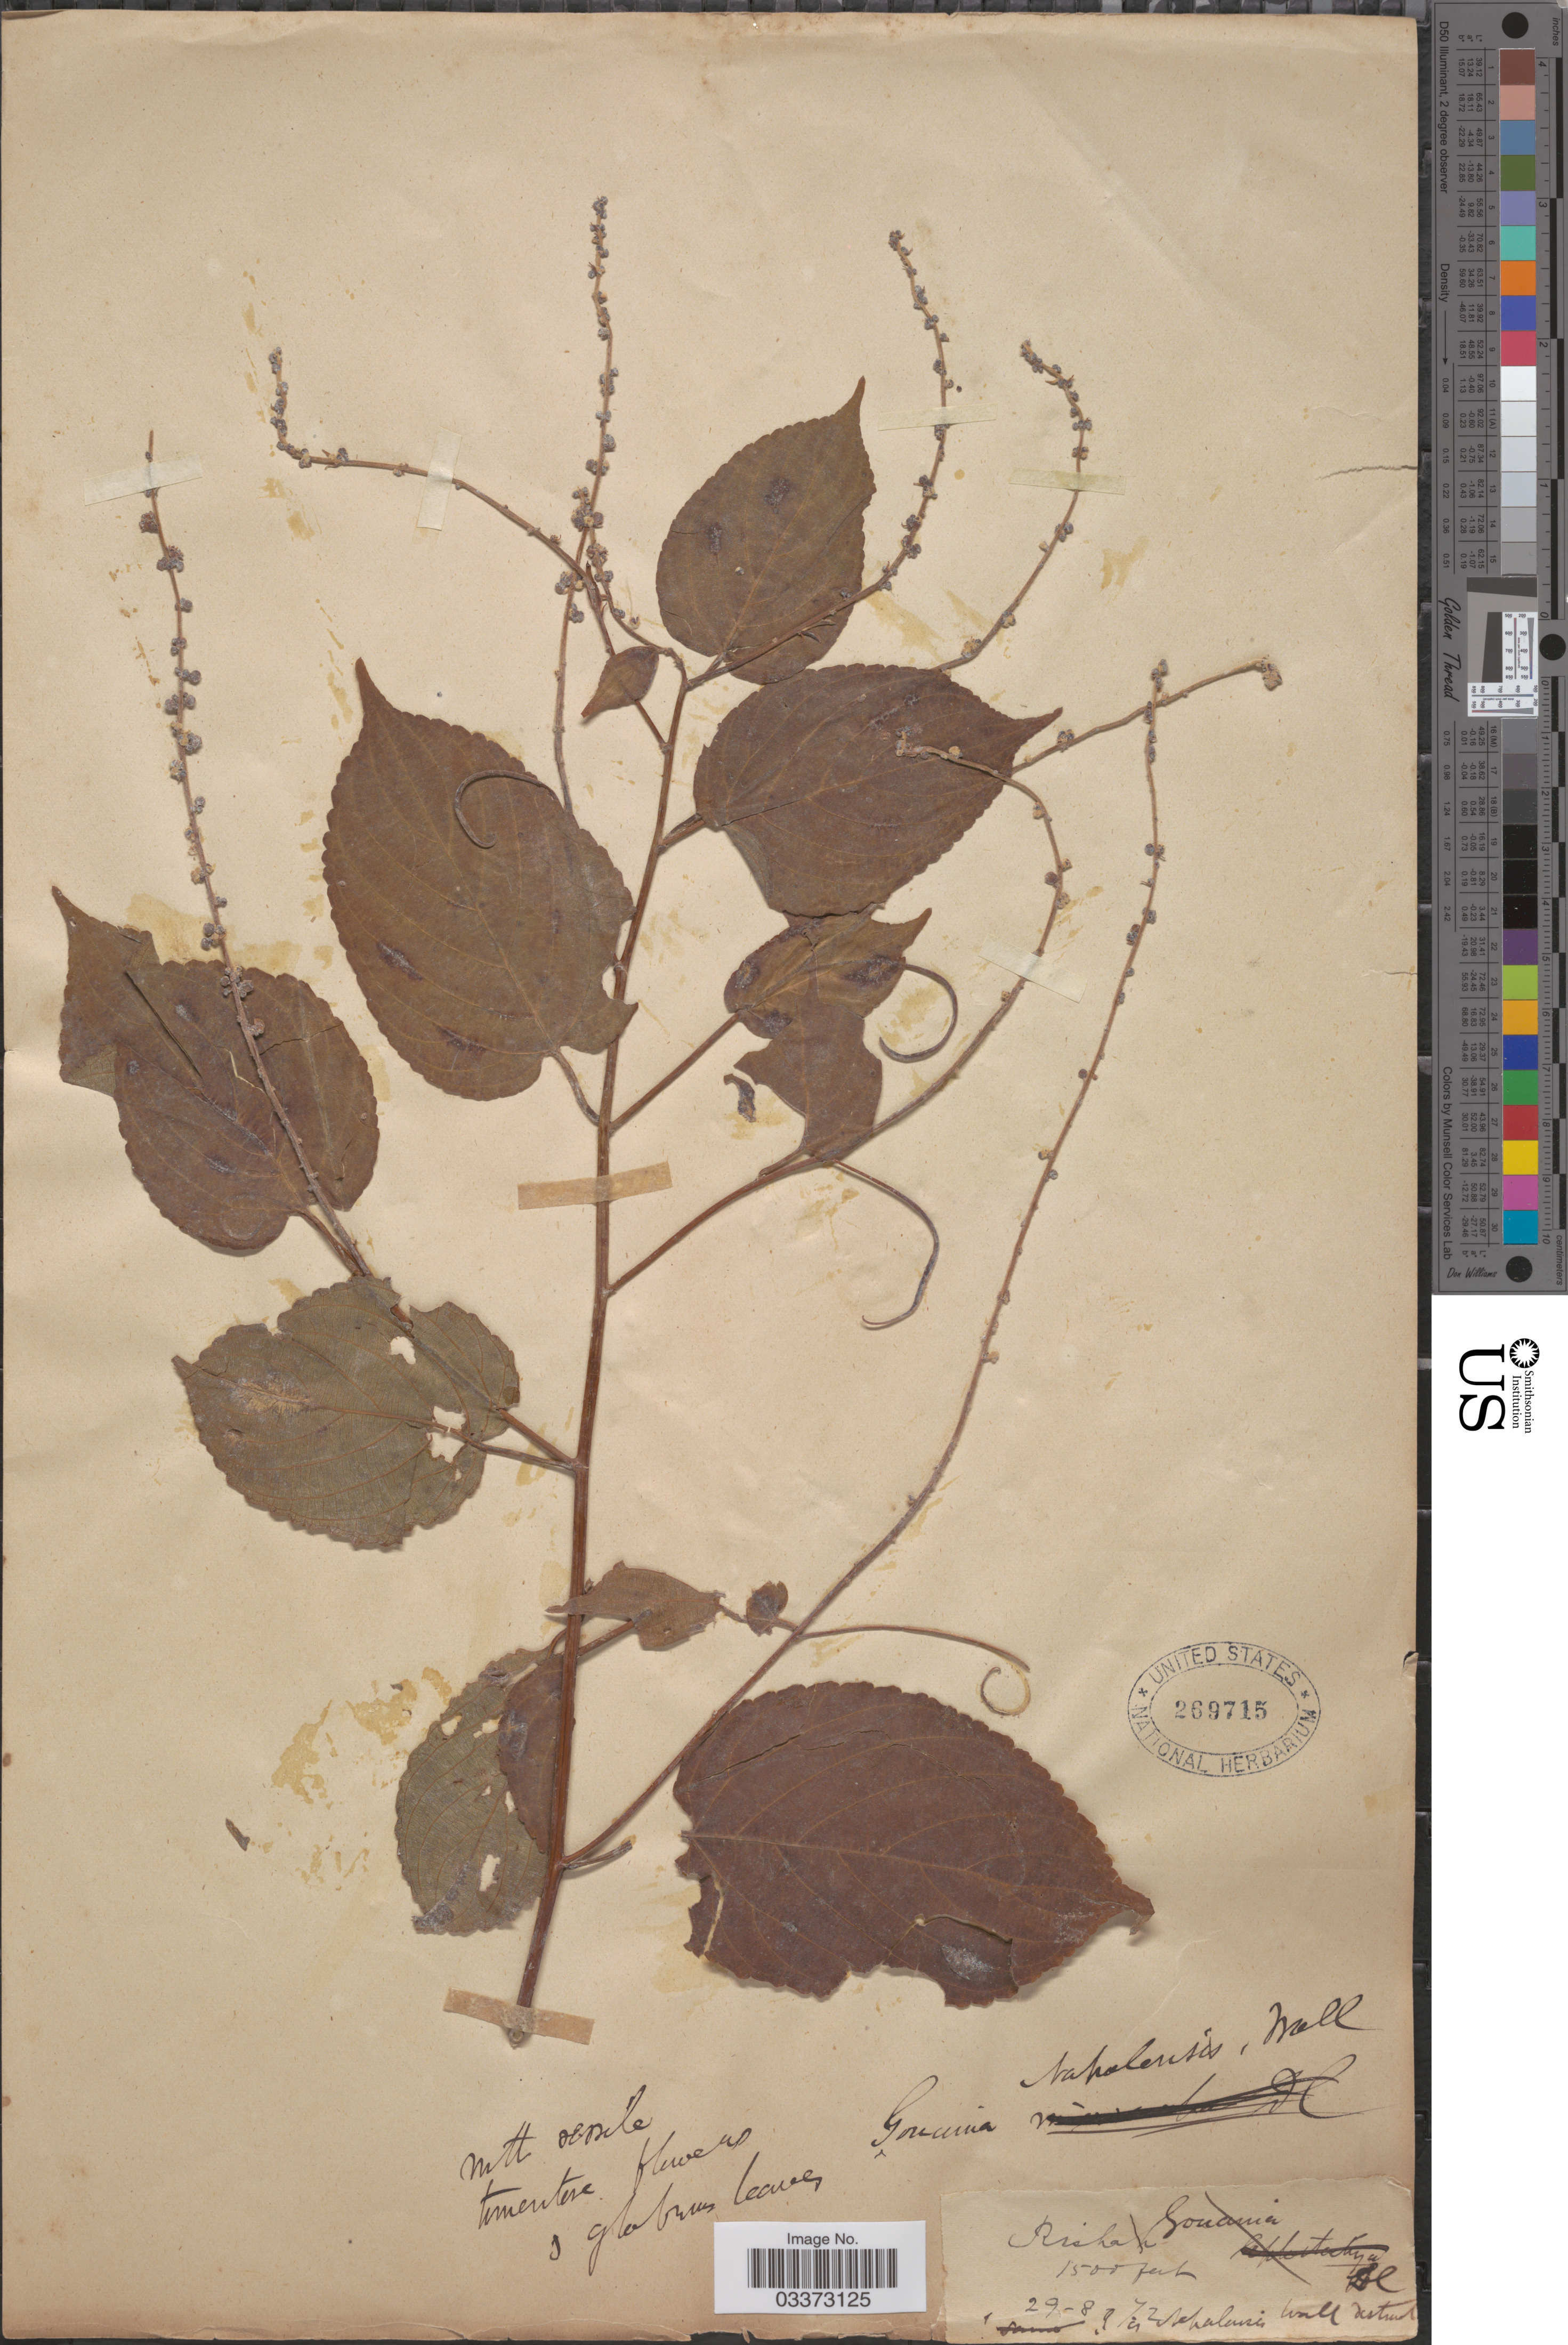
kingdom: Plantae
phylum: Tracheophyta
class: Magnoliopsida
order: Rosales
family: Rhamnaceae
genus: Gouania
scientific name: Gouania napalensis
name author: Wall.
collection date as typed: Transcribed d/m/y: 29/8/72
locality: Ckalusi Wall destuut. [unsure placement] [interpreted]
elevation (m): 457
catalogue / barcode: US 269715